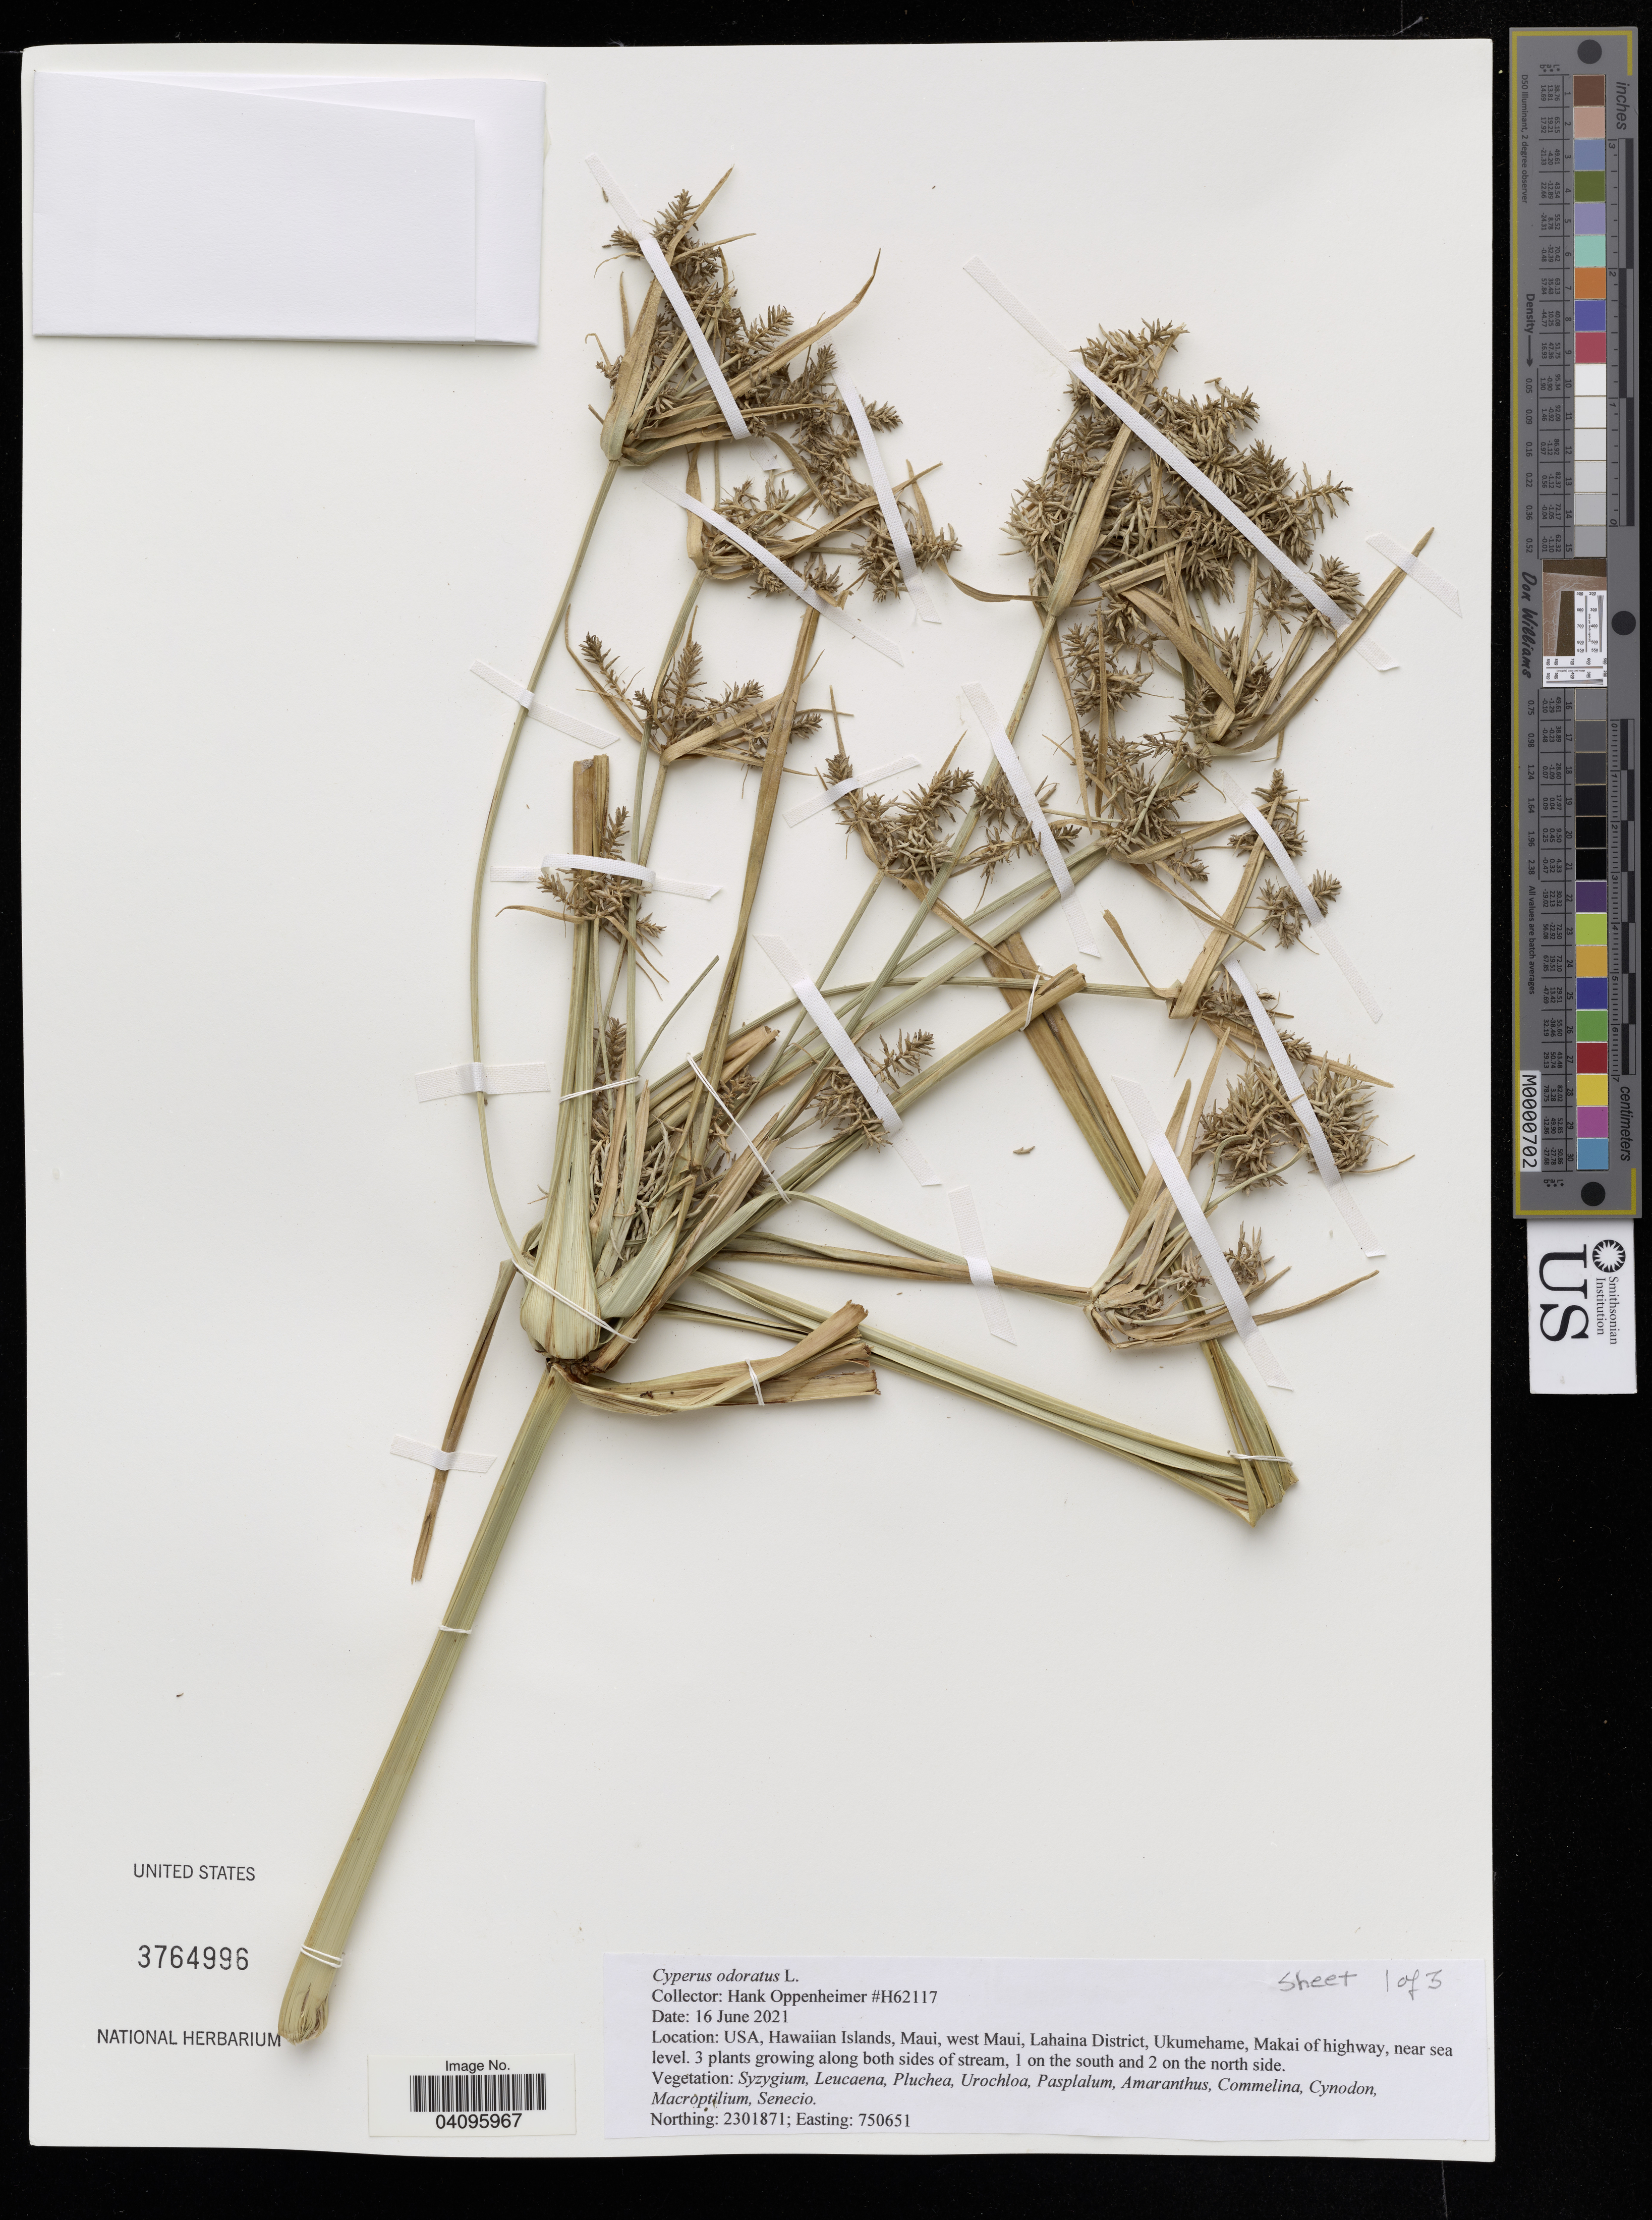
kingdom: Plantae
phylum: Tracheophyta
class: Liliopsida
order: Poales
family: Cyperaceae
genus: Cyperus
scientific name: Cyperus prescottianus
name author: Hook. & Arn.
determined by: Wagner, W. L., (BOT), Smithsonian Institution - National Museum of Natural History (UNITED STATES)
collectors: H. Oppenheimer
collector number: H62117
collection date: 2021-06-16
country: United States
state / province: Hawaii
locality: USA, Hawaiian Islands, Maui, west Maui, Lahaina District, Ukumehame, Makai of highway. Northing 2301871, Easting 750651.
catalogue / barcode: US 3764996